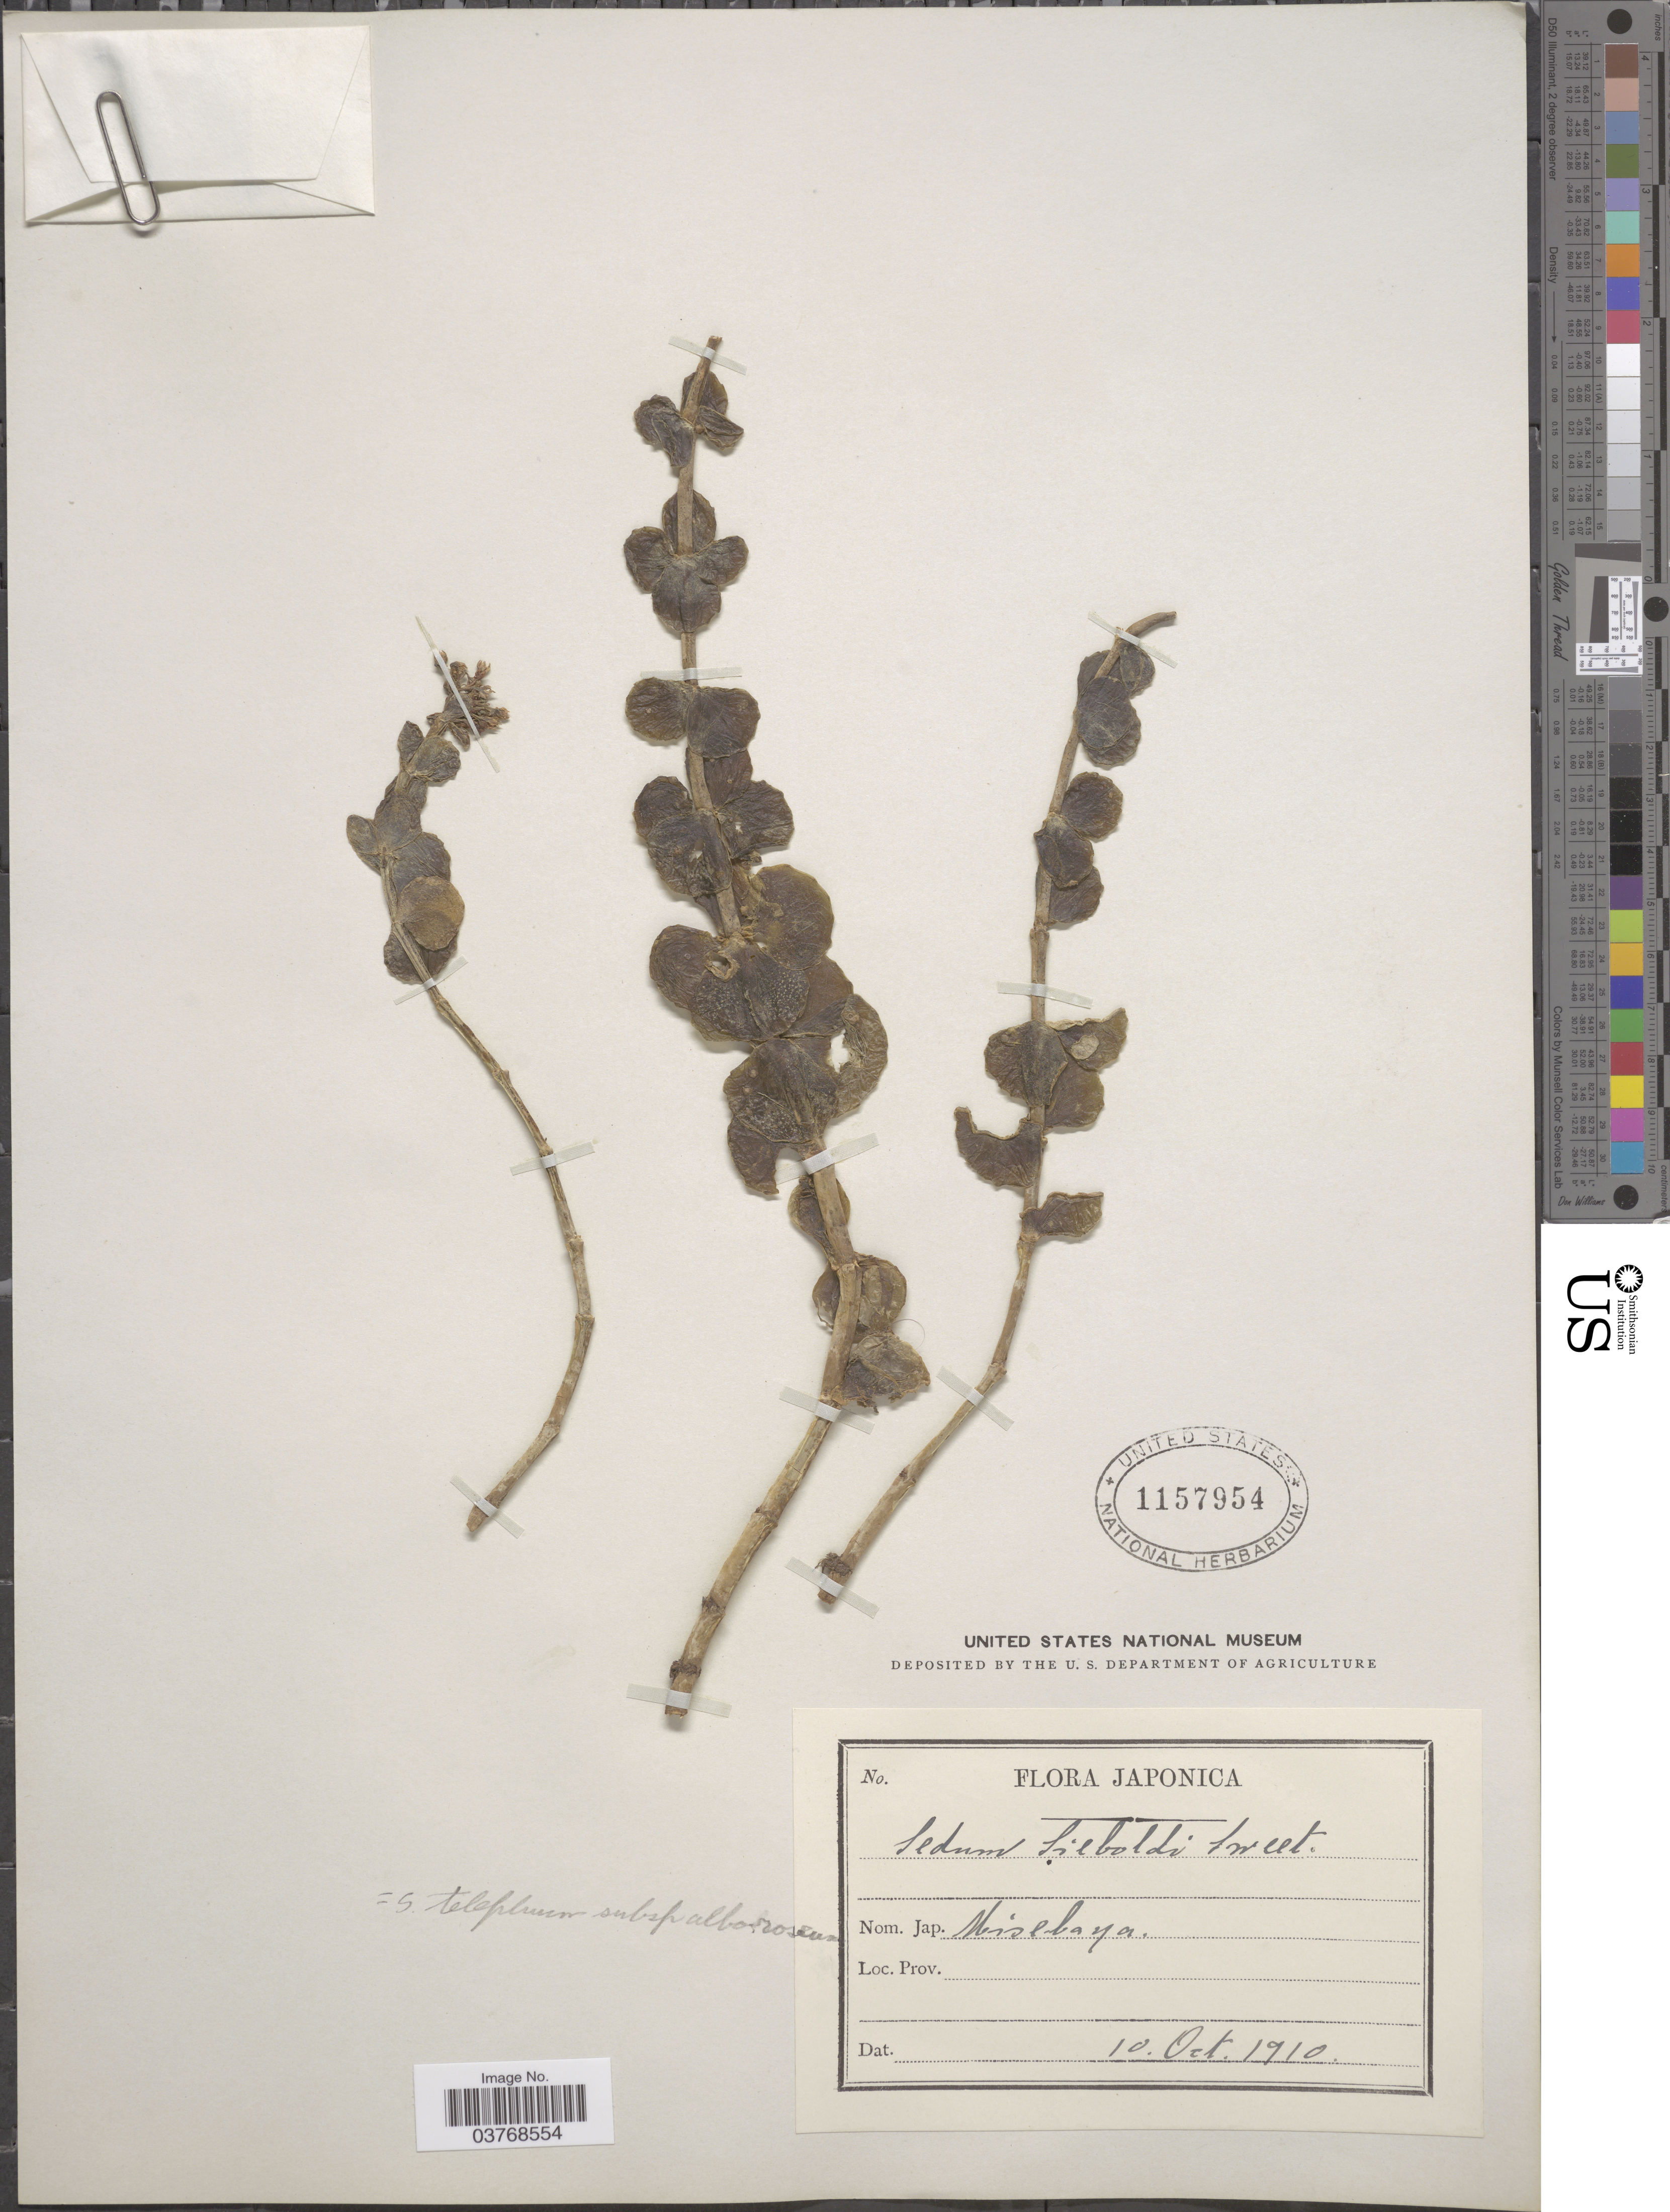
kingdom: Plantae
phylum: Tracheophyta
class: Magnoliopsida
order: Saxifragales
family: Crassulaceae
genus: Hylotelephium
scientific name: Hylotelephium sieboldii var. sieboldii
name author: (Regel) H. Ohba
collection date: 1910-10-10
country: Japan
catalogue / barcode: US 1157954